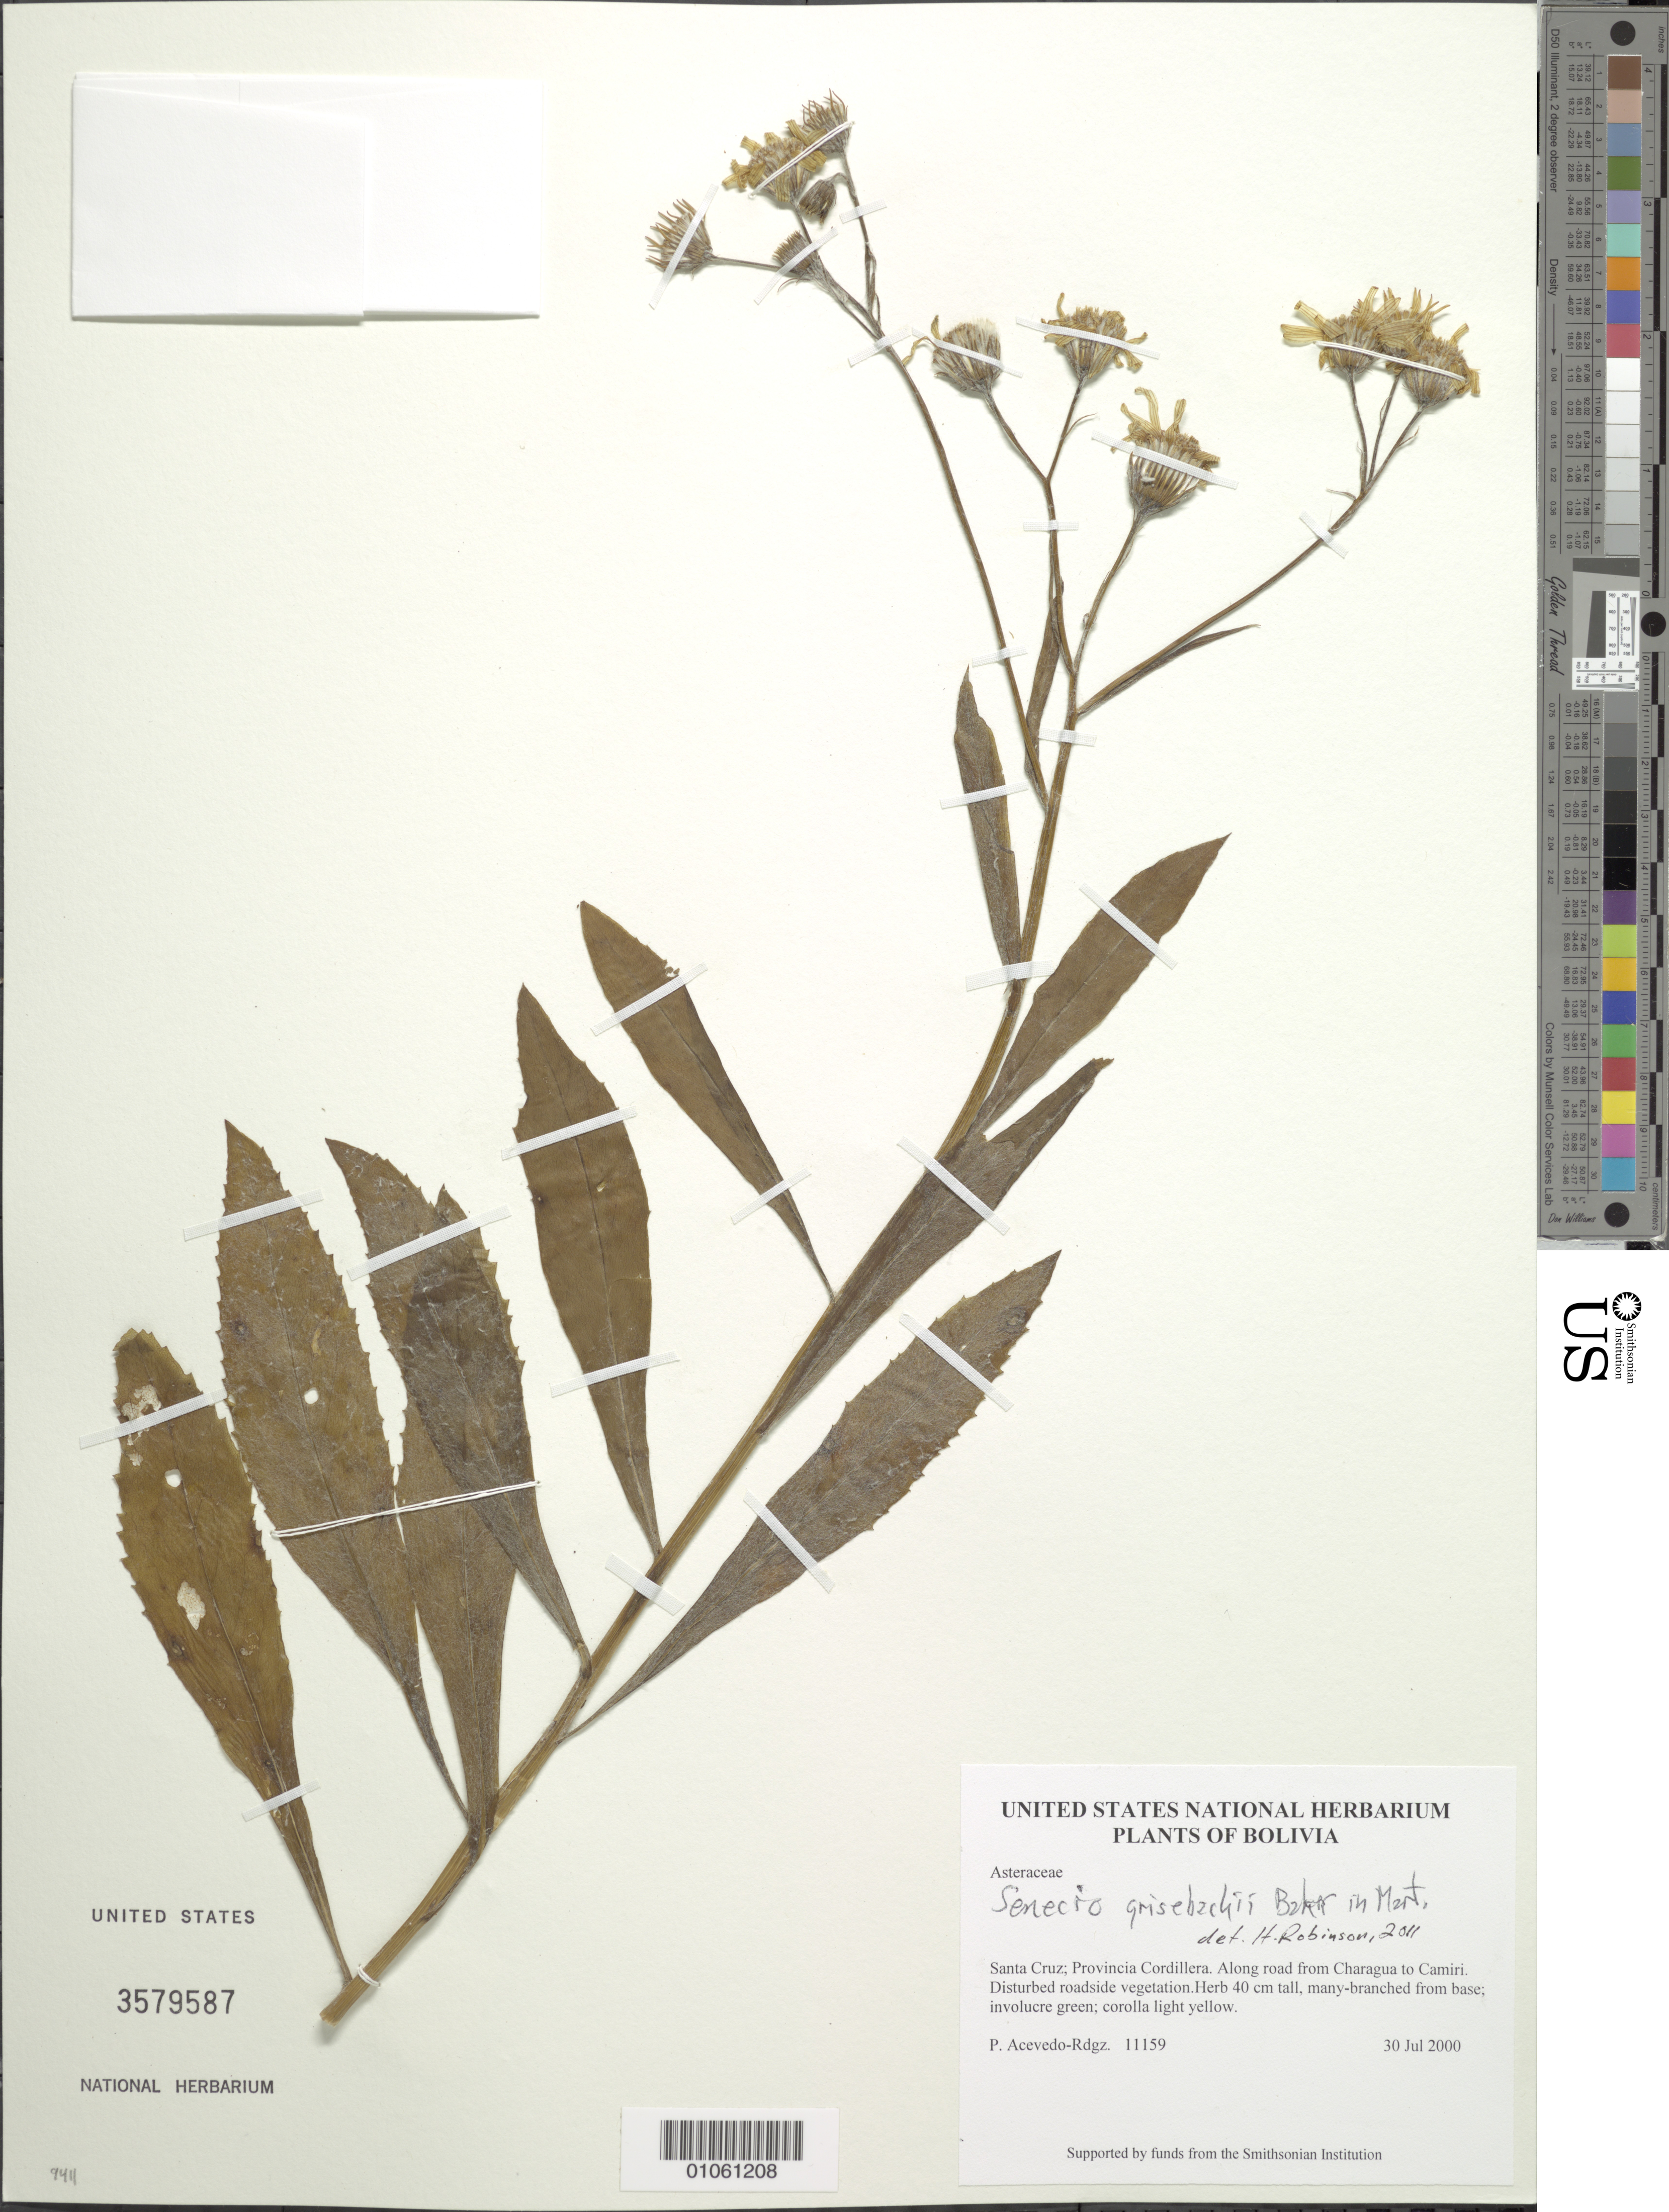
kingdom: Plantae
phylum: Tracheophyta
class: Magnoliopsida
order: Asterales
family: Asteraceae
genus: Senecio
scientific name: Senecio grisebachii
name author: Baker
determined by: Robinson, Harold E., (US)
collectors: P. Acevedo-Rodr.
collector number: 11159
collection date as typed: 30 Jul 2000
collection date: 2000-07-30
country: Bolivia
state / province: Santa Cruz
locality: Santa Cruz; Provincia Cordillera. Along road from Charagua to Camiri.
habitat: Disturbed roadside vegetation.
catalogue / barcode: US 3579587